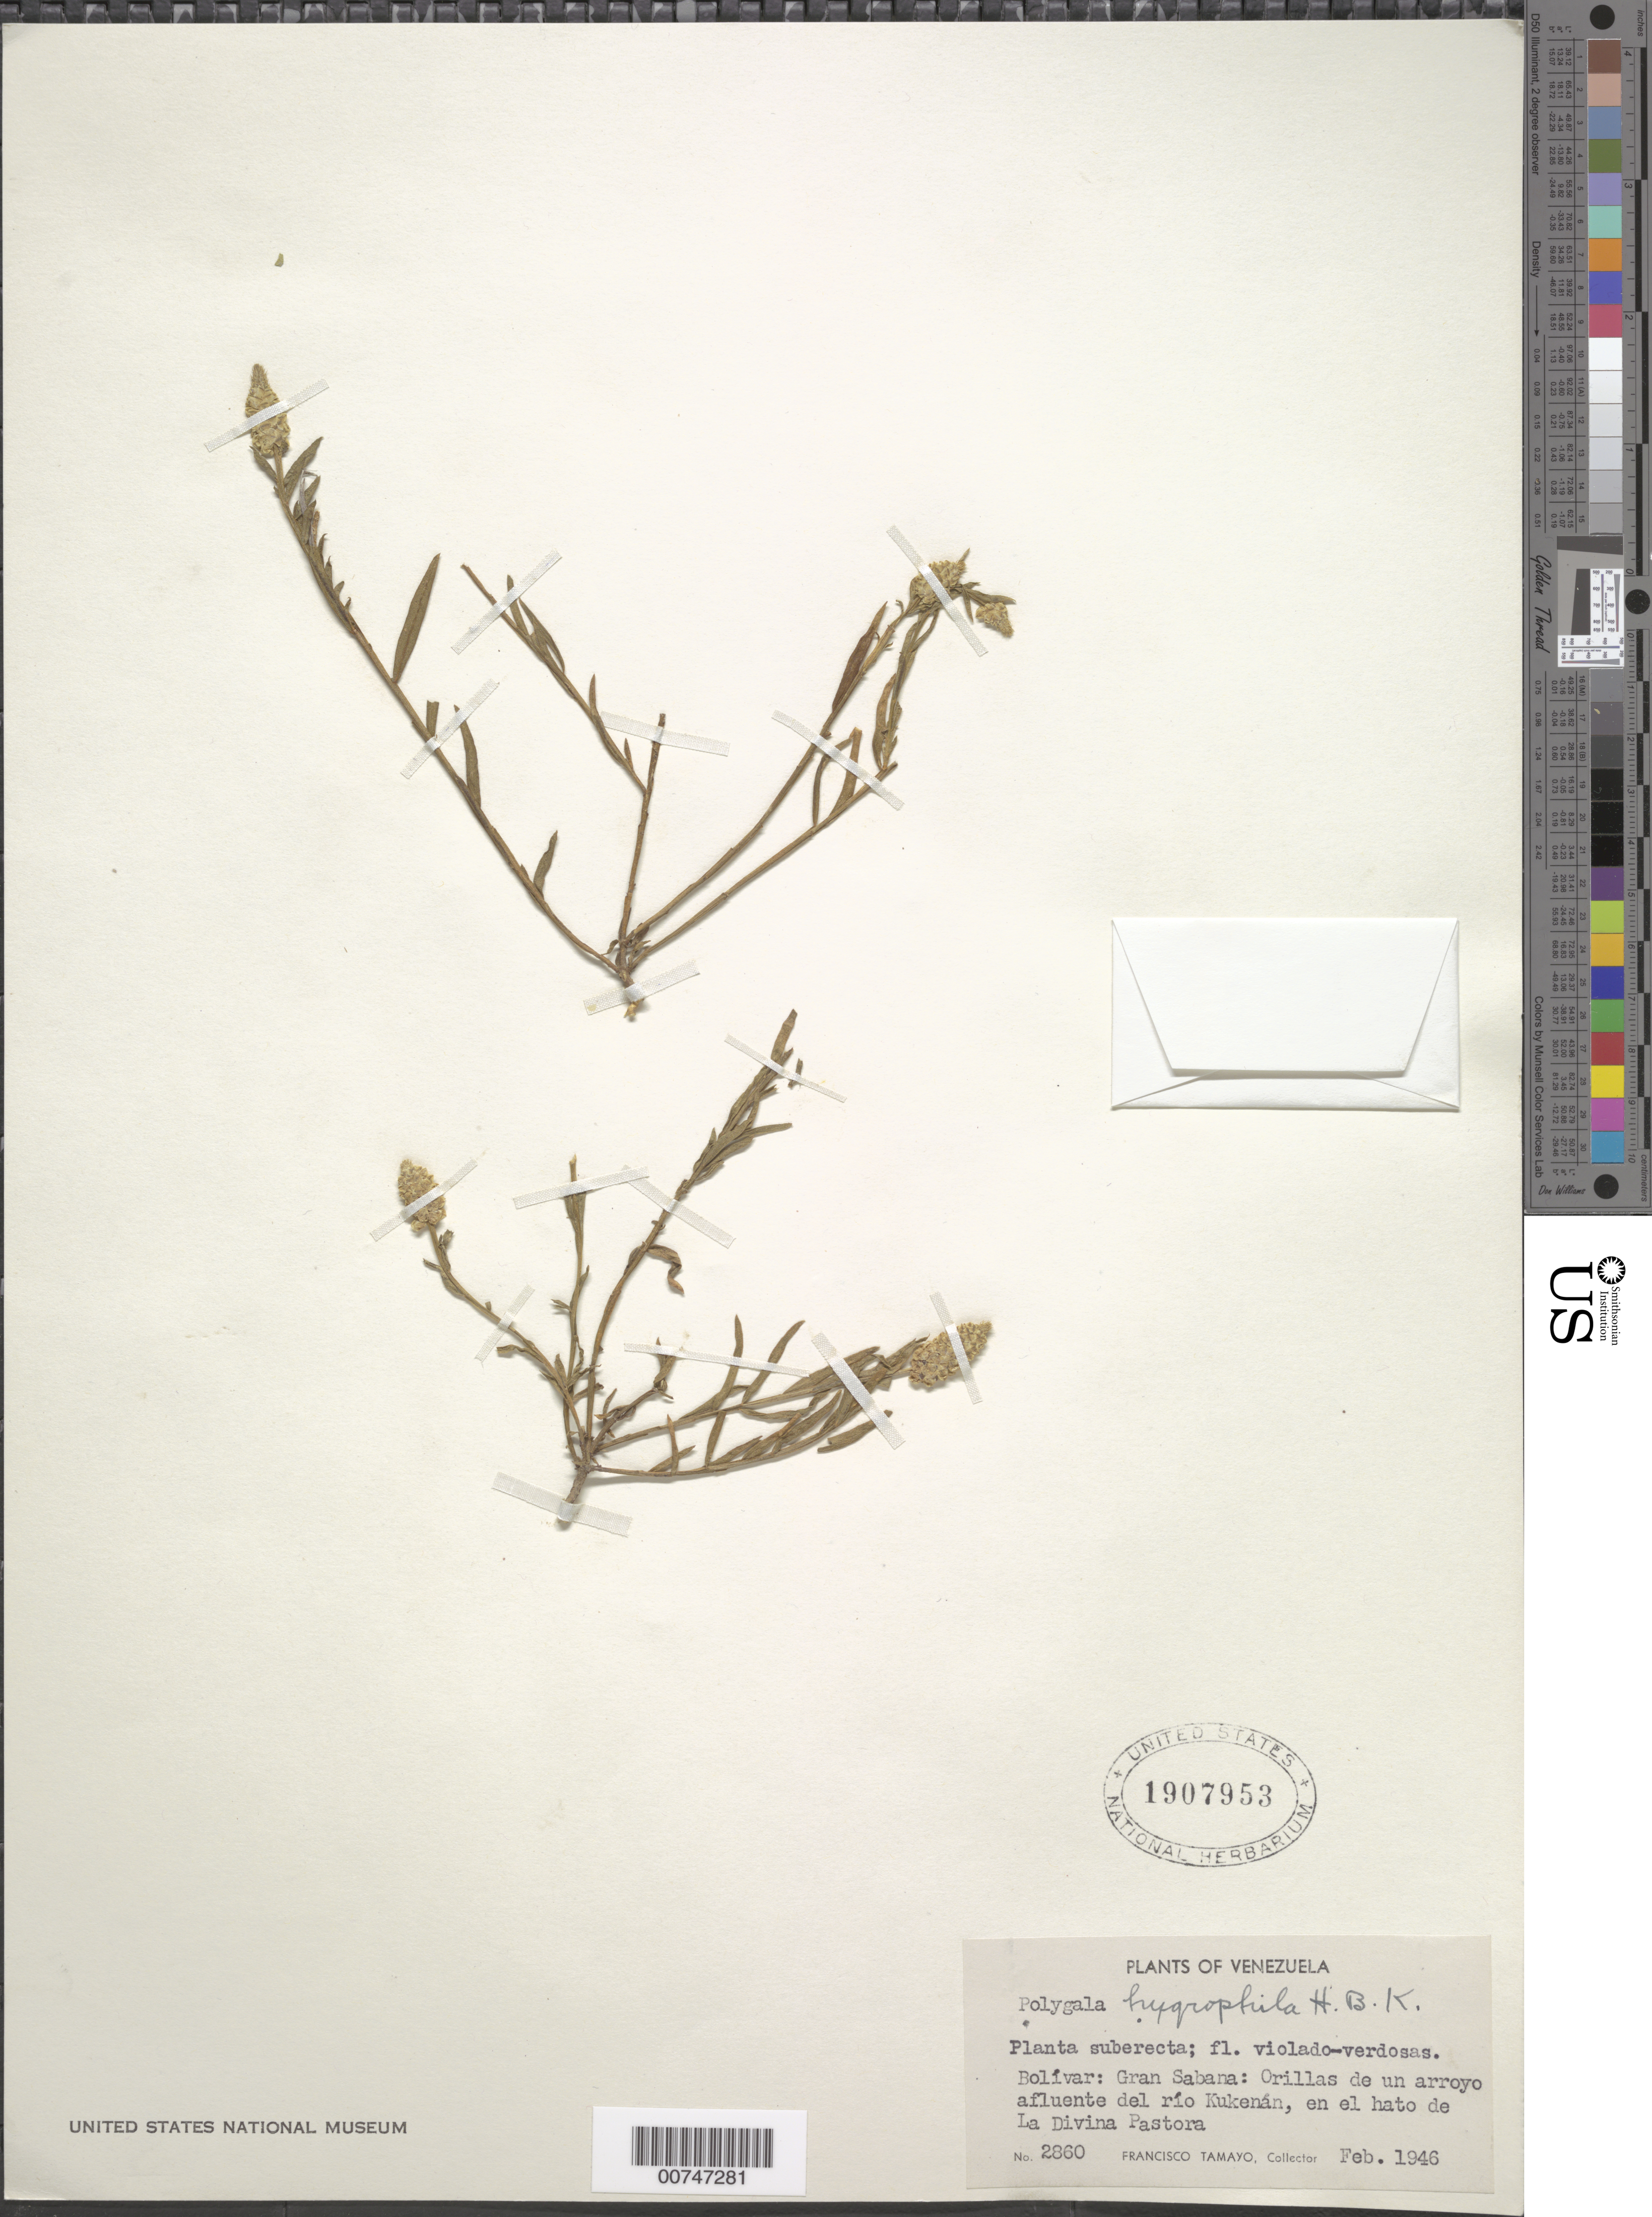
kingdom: Plantae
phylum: Tracheophyta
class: Magnoliopsida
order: Fabales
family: Polygalaceae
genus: Polygala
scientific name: Polygala hygrophila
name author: Kunth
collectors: F. Tamayo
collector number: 2860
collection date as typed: Feb-46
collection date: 1946-02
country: Venezuela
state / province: Bolívar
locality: Gran Sabana, Río Kukenán; Hato de La Divina Pastora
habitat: Edge of stream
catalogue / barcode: US 1907953